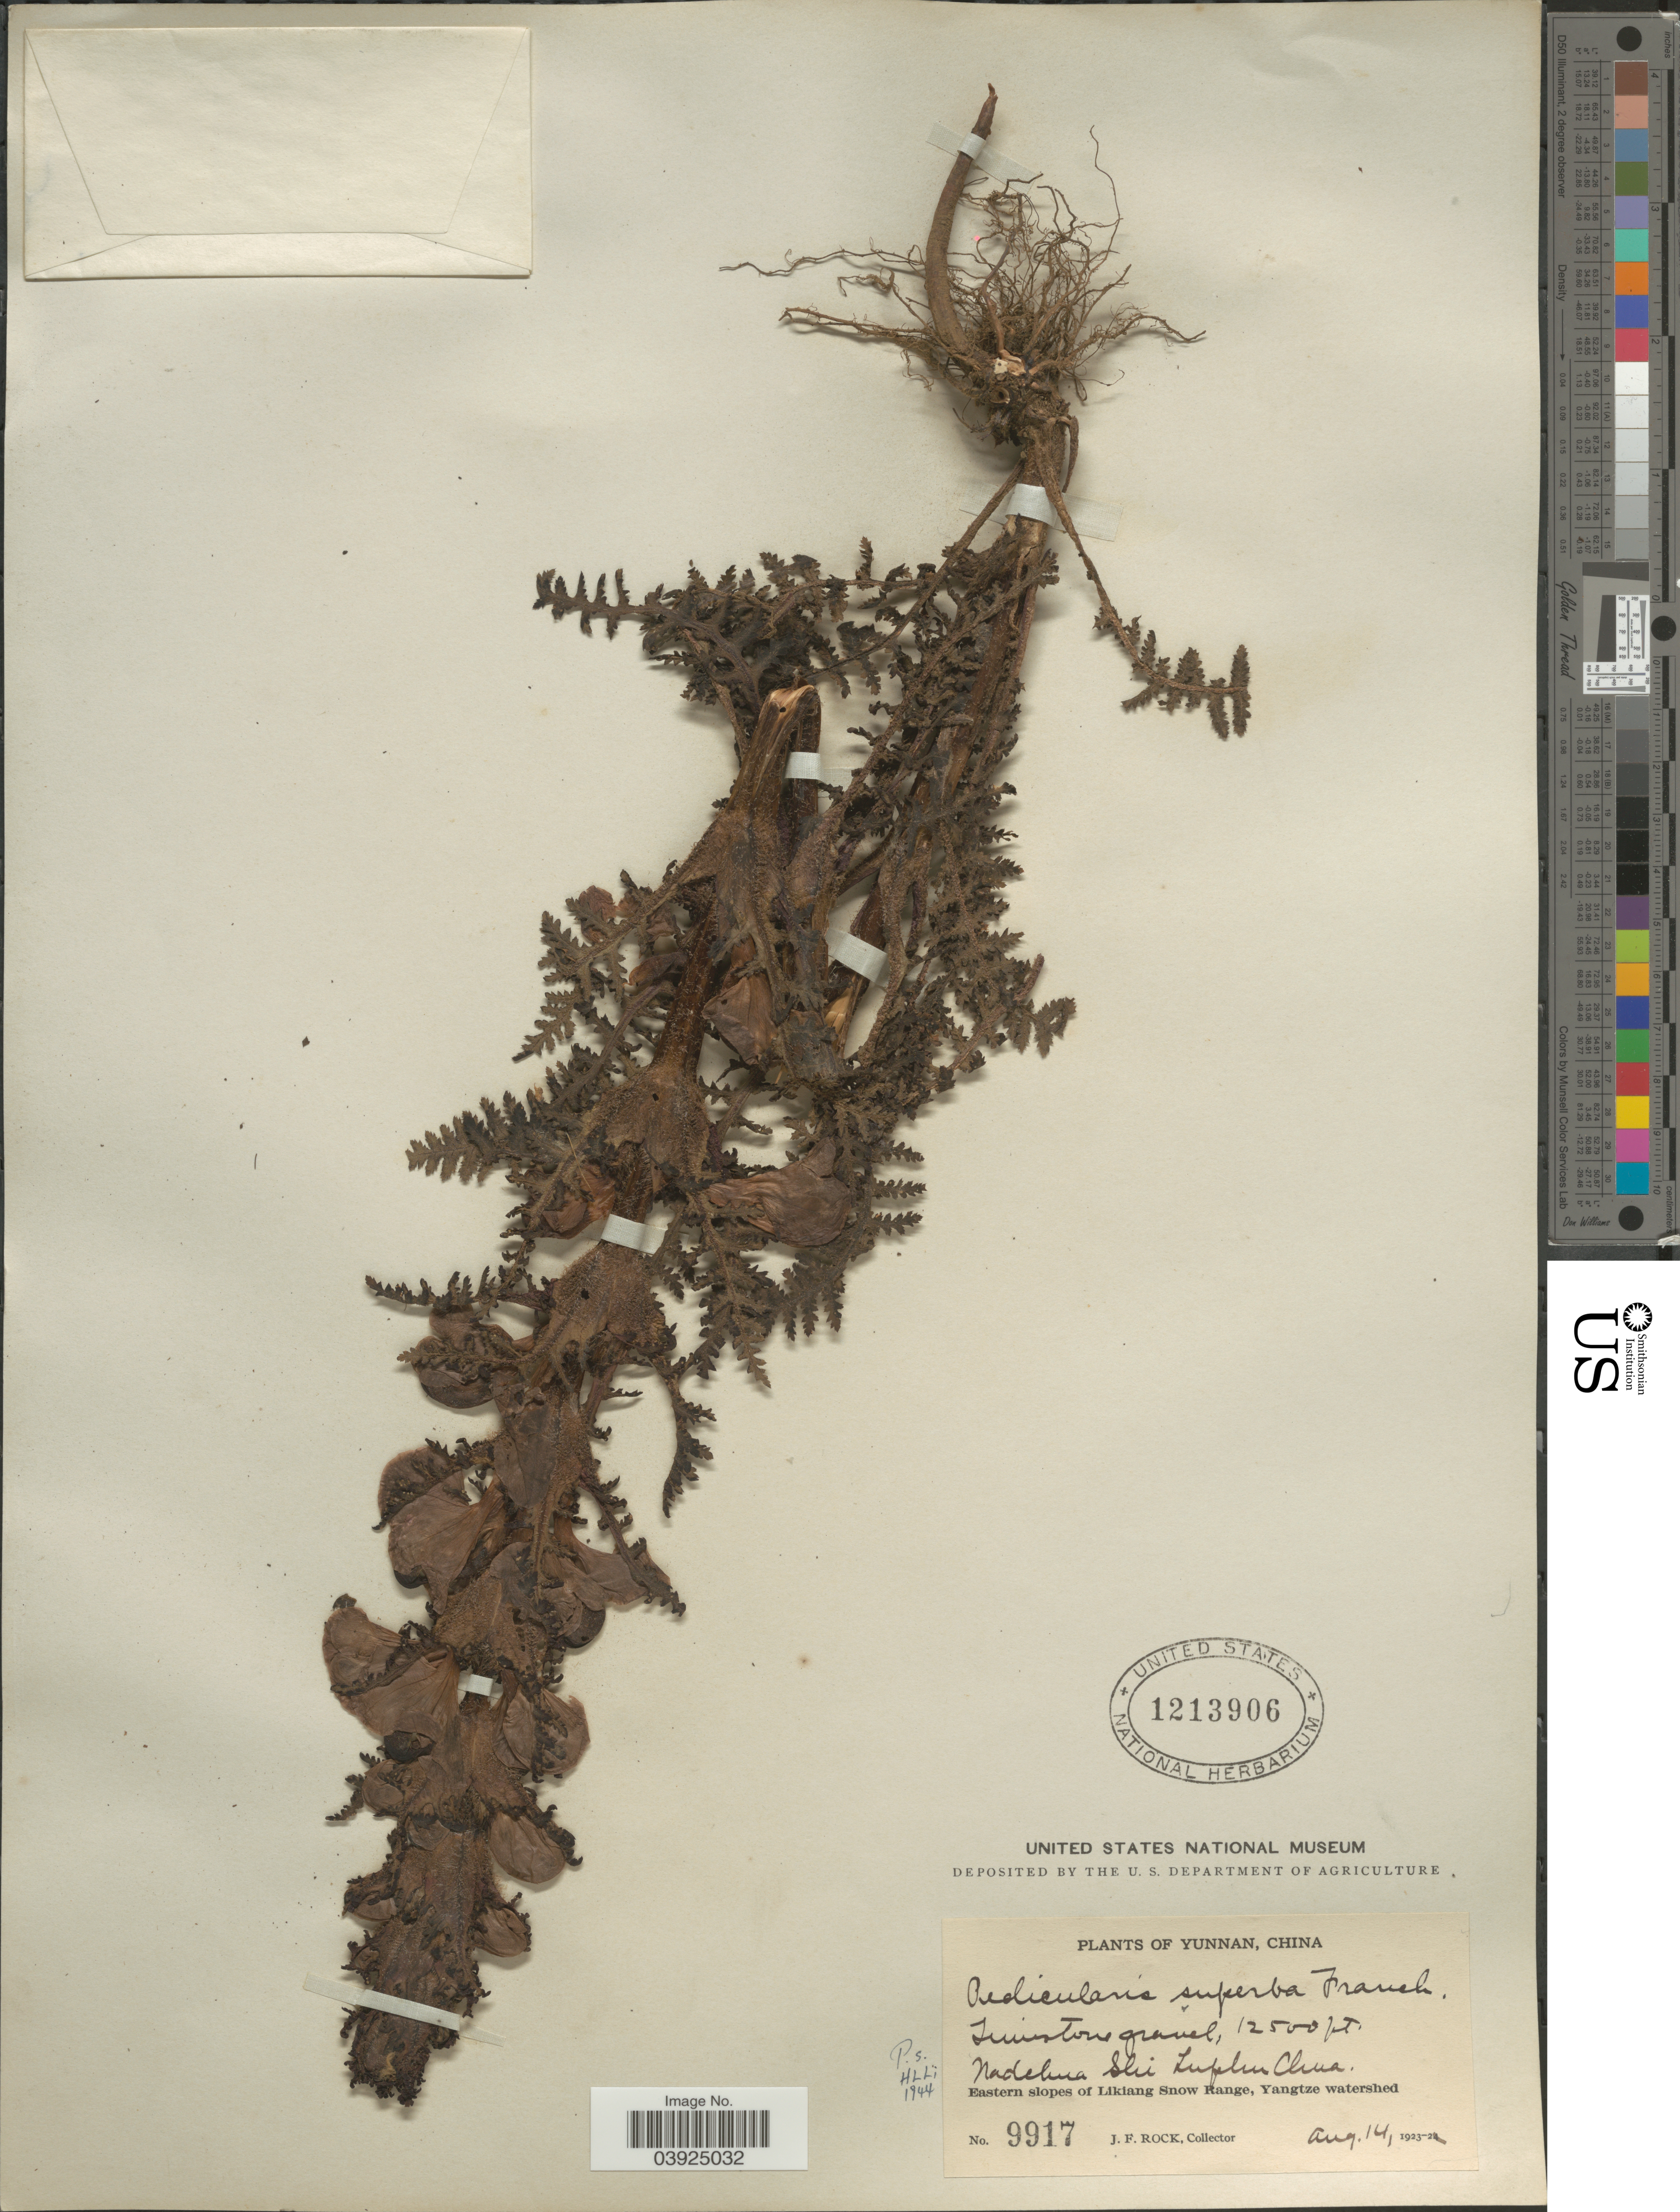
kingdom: Plantae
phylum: Tracheophyta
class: Magnoliopsida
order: Lamiales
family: Orobanchaceae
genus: Pedicularis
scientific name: Pedicularis superba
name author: Franch. ex Maxim.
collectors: J. Rock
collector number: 9917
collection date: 1923-08-14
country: China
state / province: Yunnan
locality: Nadchua Shi Luphur Chua. [interpreted] Eastern slopes of Likiang Snow Range, Yangtze watershed.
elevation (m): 3810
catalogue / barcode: US 1213906